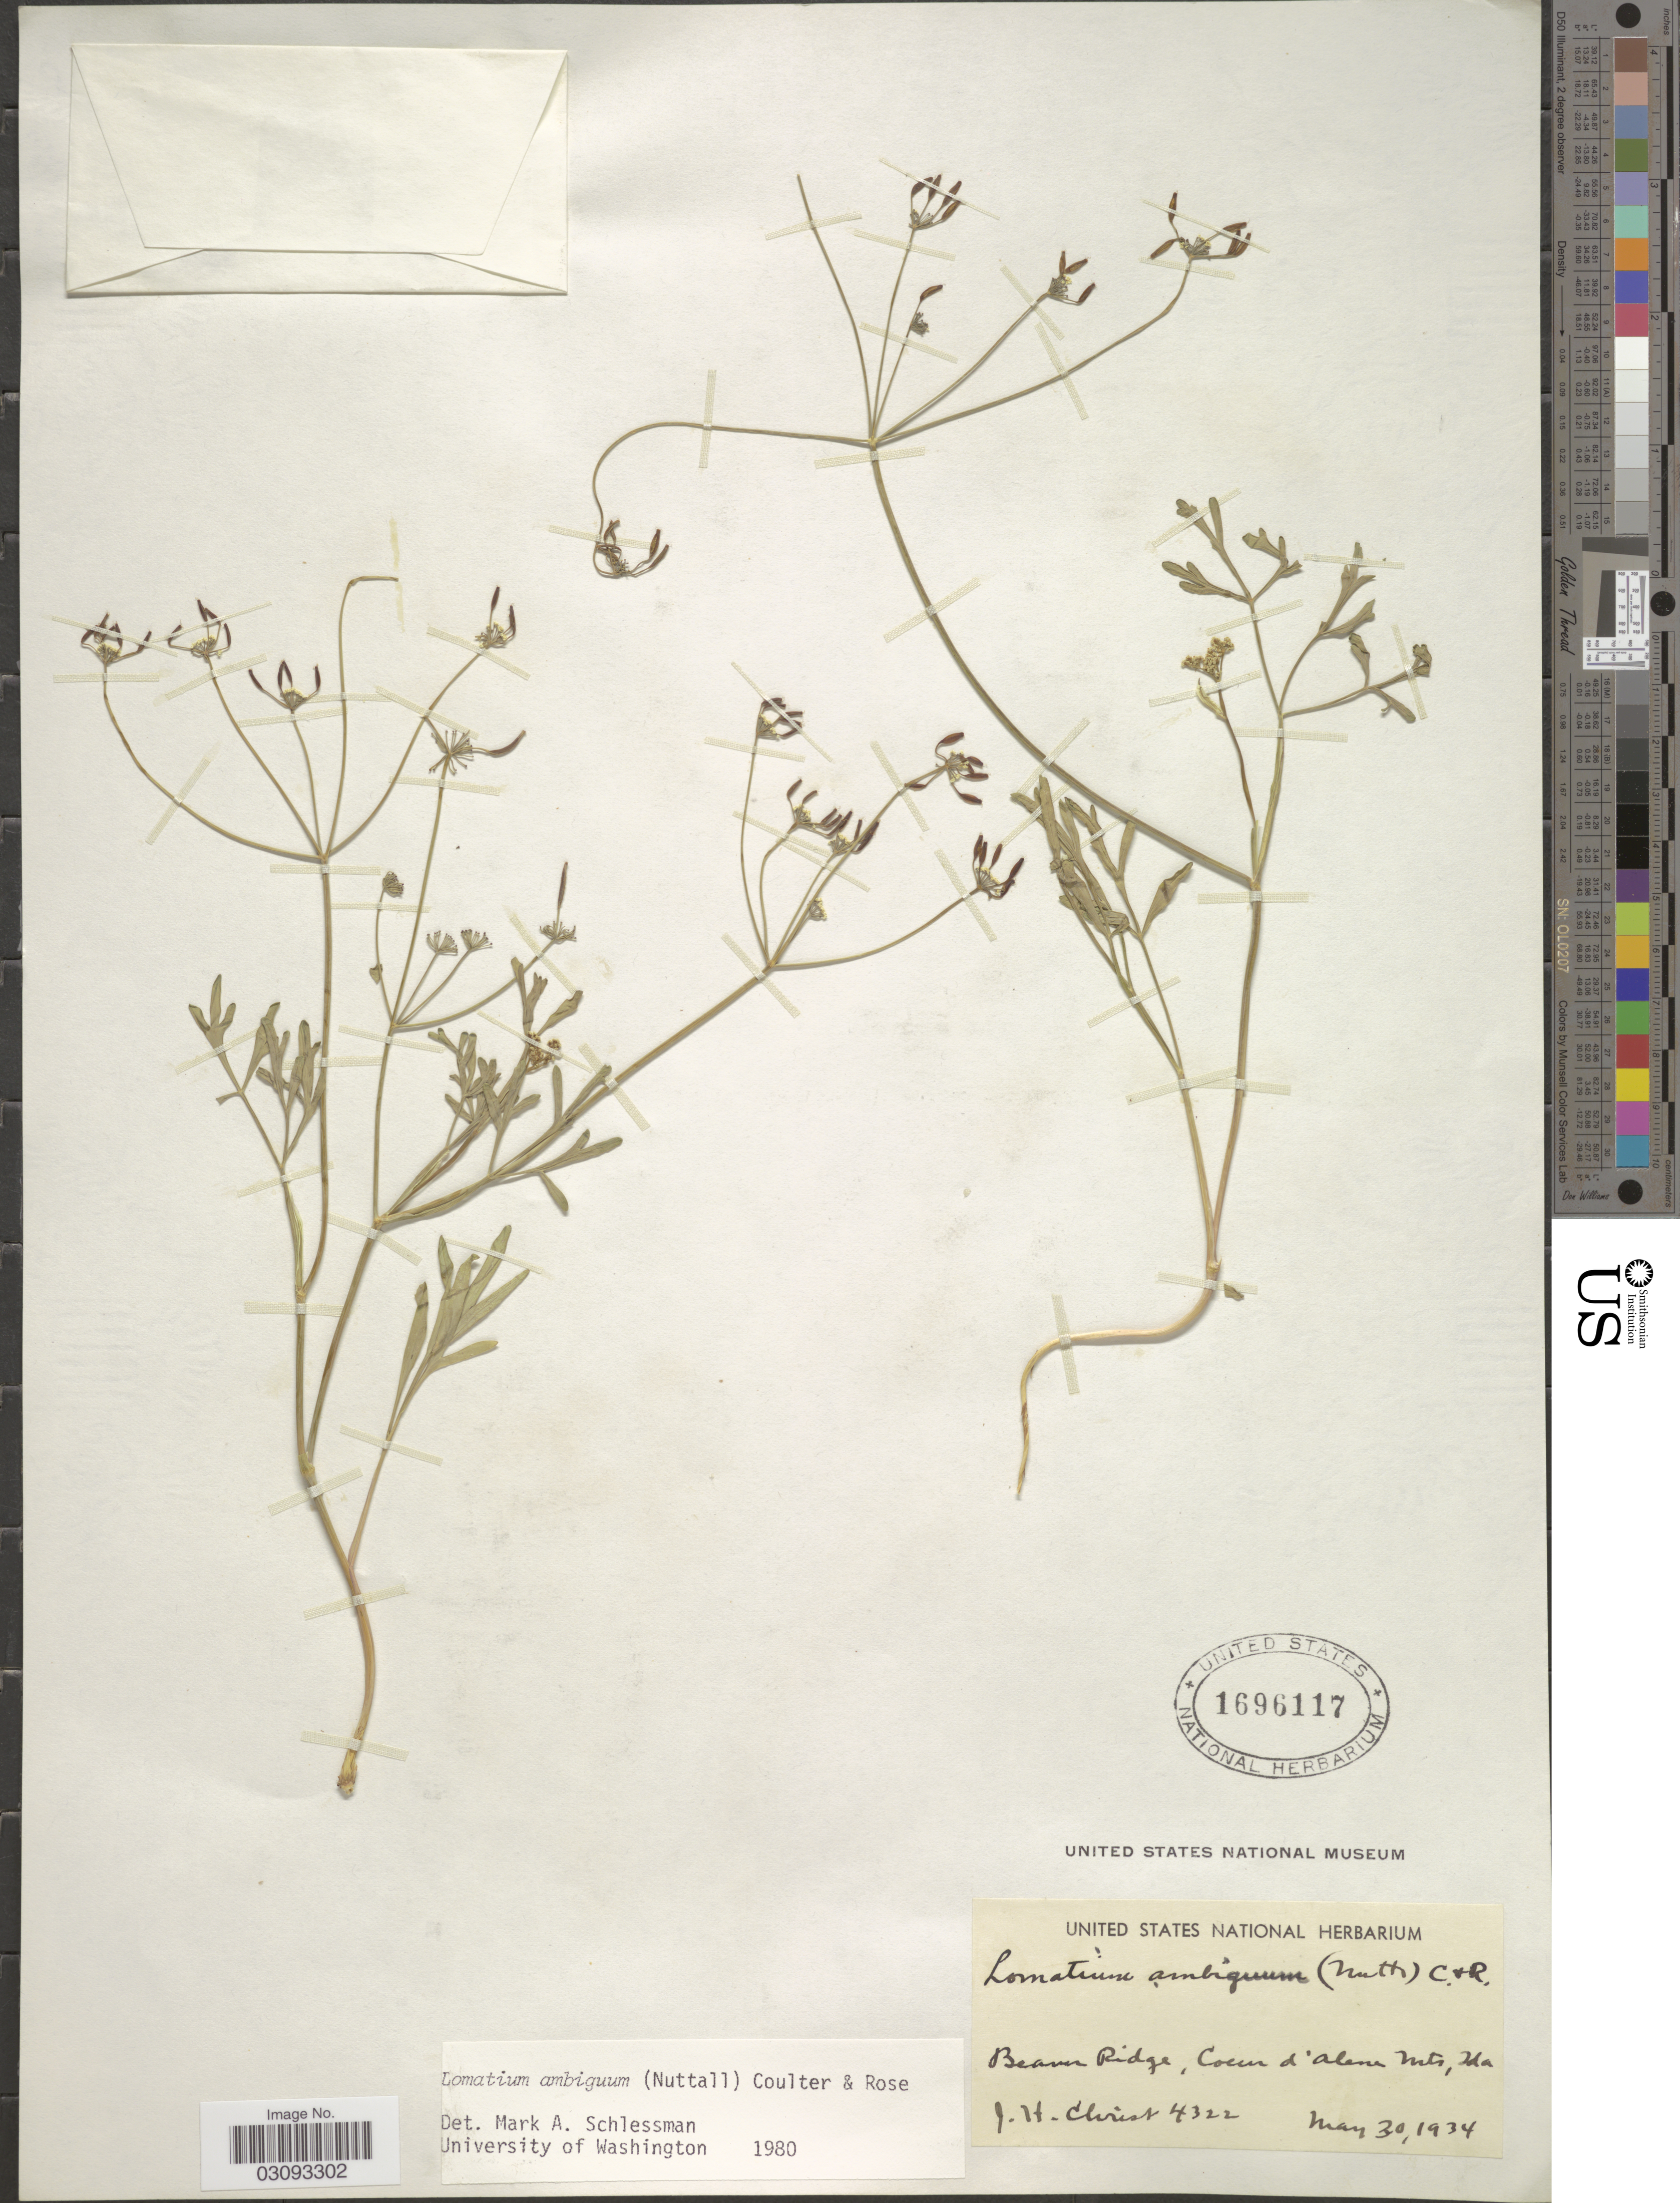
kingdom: Plantae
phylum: Tracheophyta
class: Magnoliopsida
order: Apiales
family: Apiaceae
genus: Lomatium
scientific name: Lomatium ambiguum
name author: (Nutt.) Coult. & Rose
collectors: J. H. Christ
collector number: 4322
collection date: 1934-05-30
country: United States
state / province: Idaho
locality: Beaver Ridge, Coeur d'Alene Mts.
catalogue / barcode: US 1696117